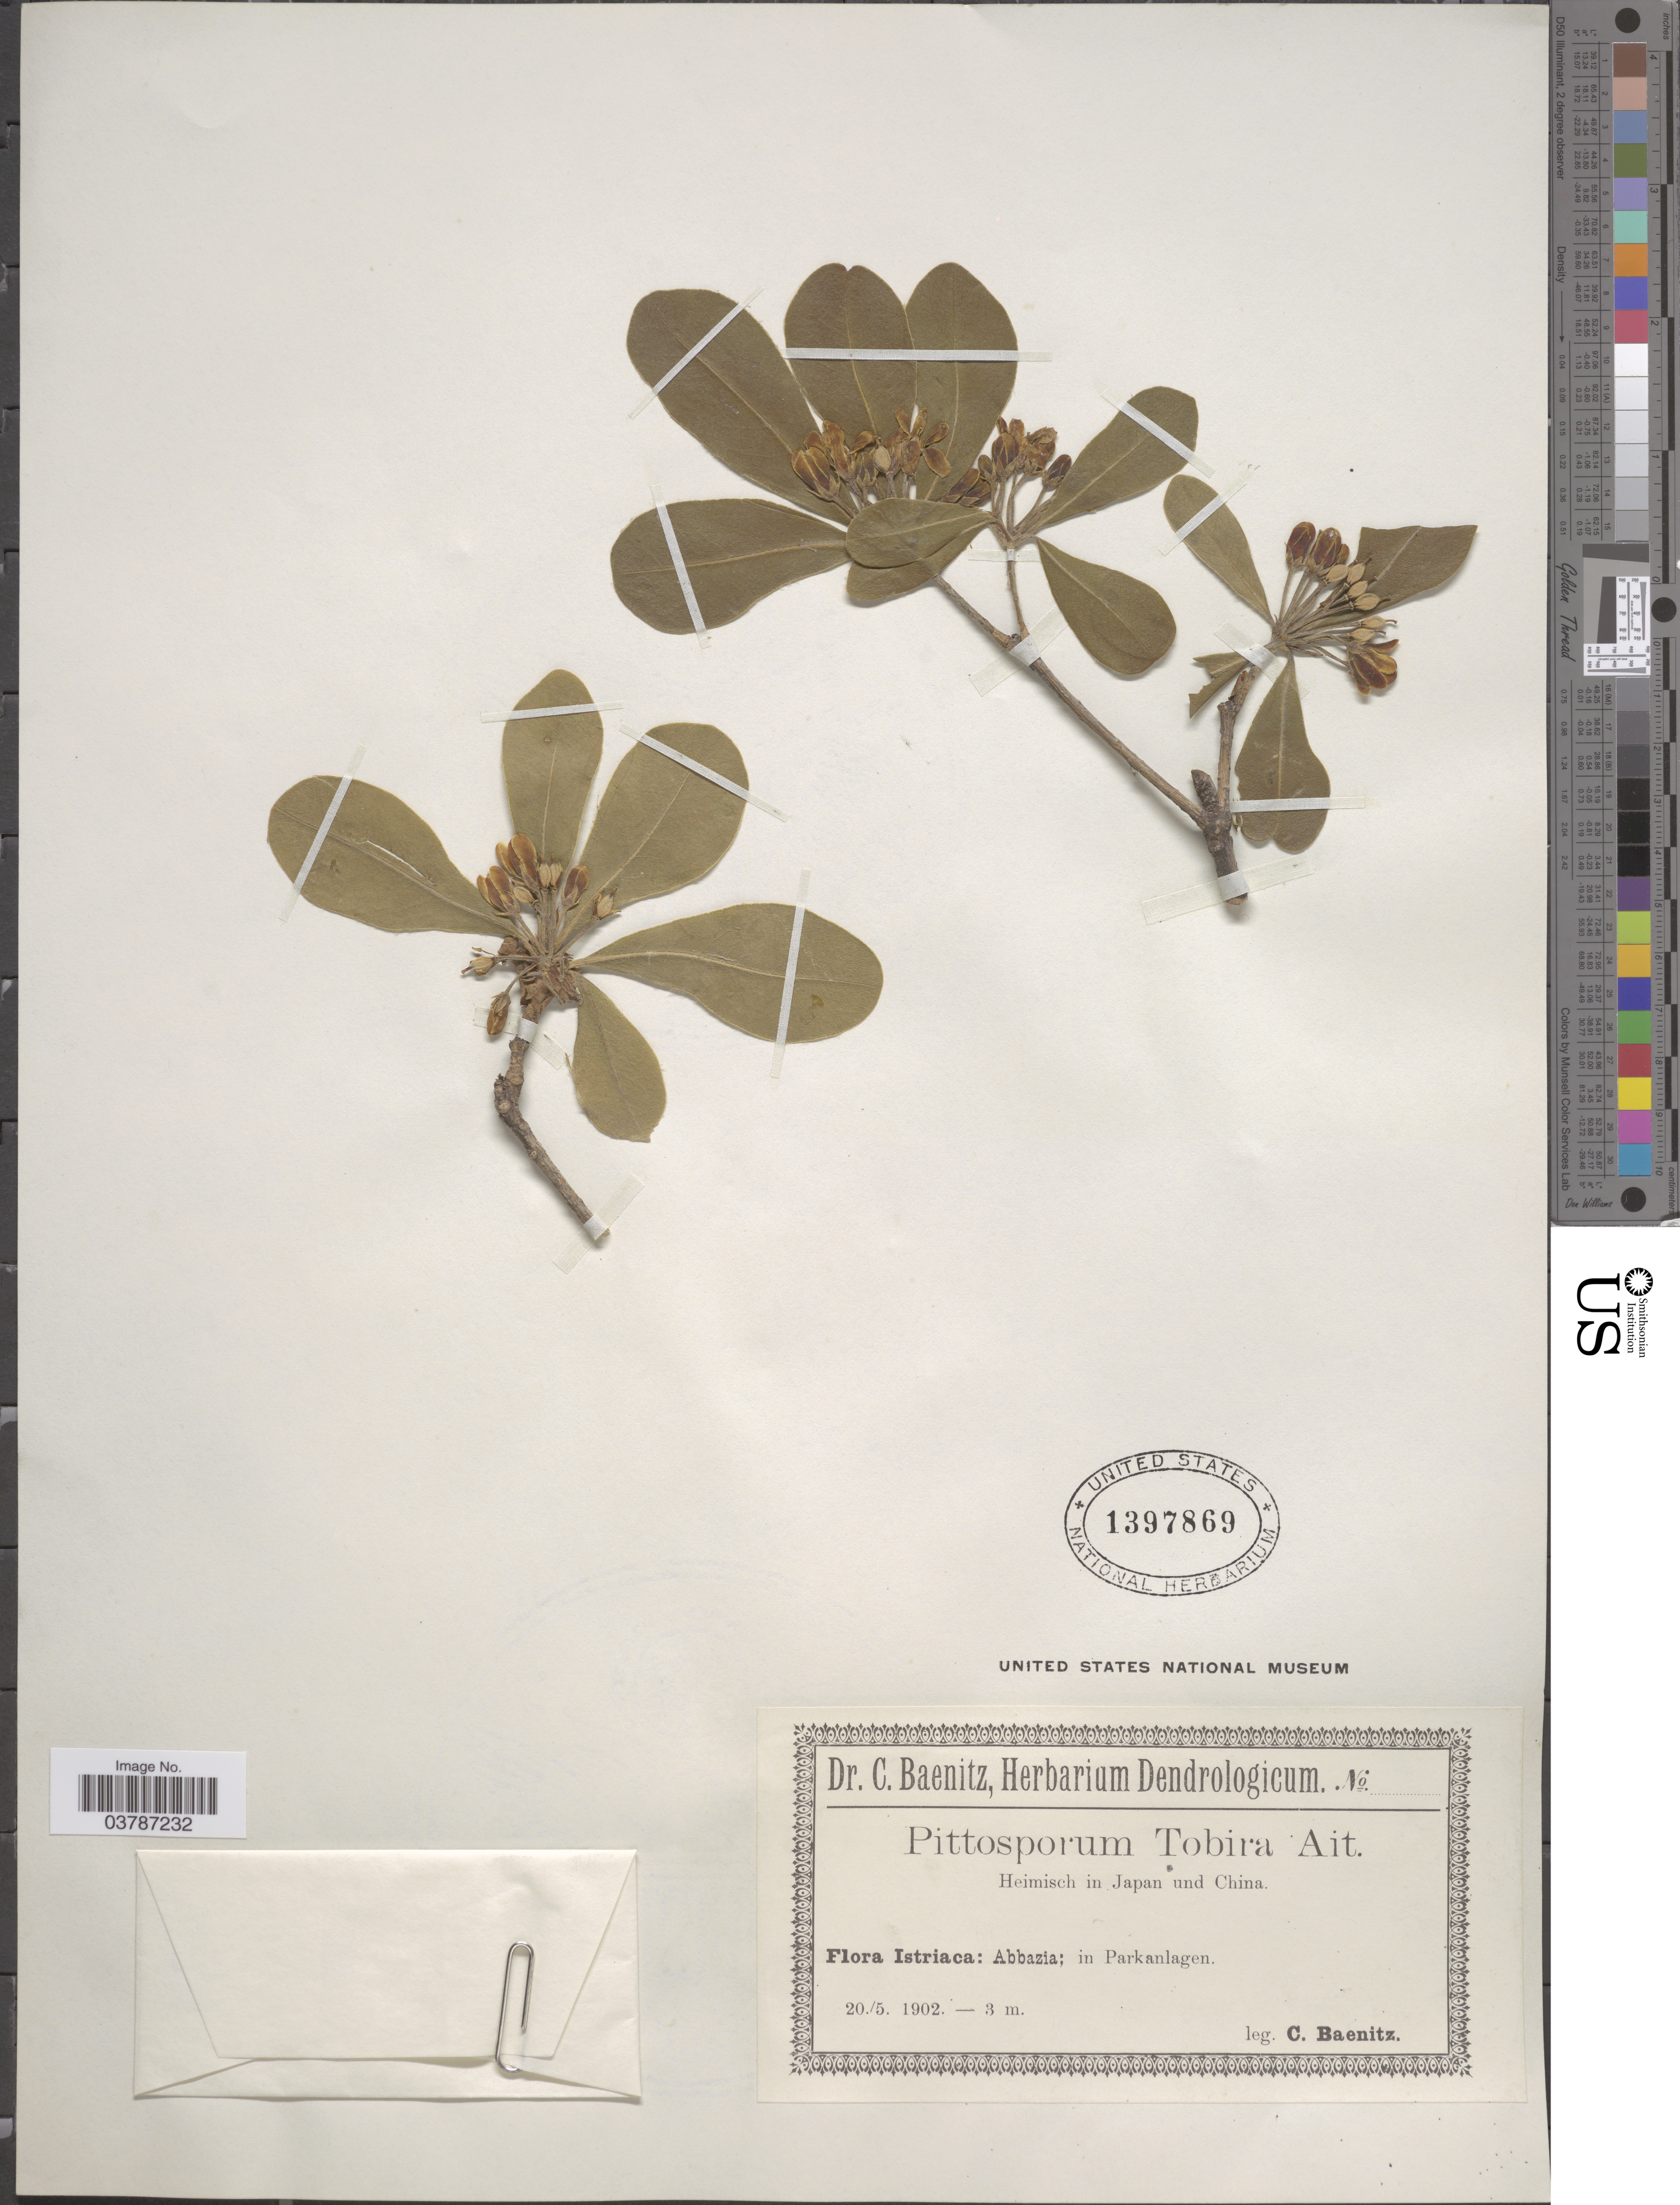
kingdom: Plantae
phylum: Tracheophyta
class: Magnoliopsida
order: Apiales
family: Pittosporaceae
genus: Pittosporum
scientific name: Pittosporum tobira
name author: (Thunb.) W.T. Aiton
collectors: C. G. Baenitz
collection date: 1902-05-20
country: Croatia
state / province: Istria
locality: Istriaca: Abbazia; in Parkanlagen.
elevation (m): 3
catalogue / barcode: US 1397869